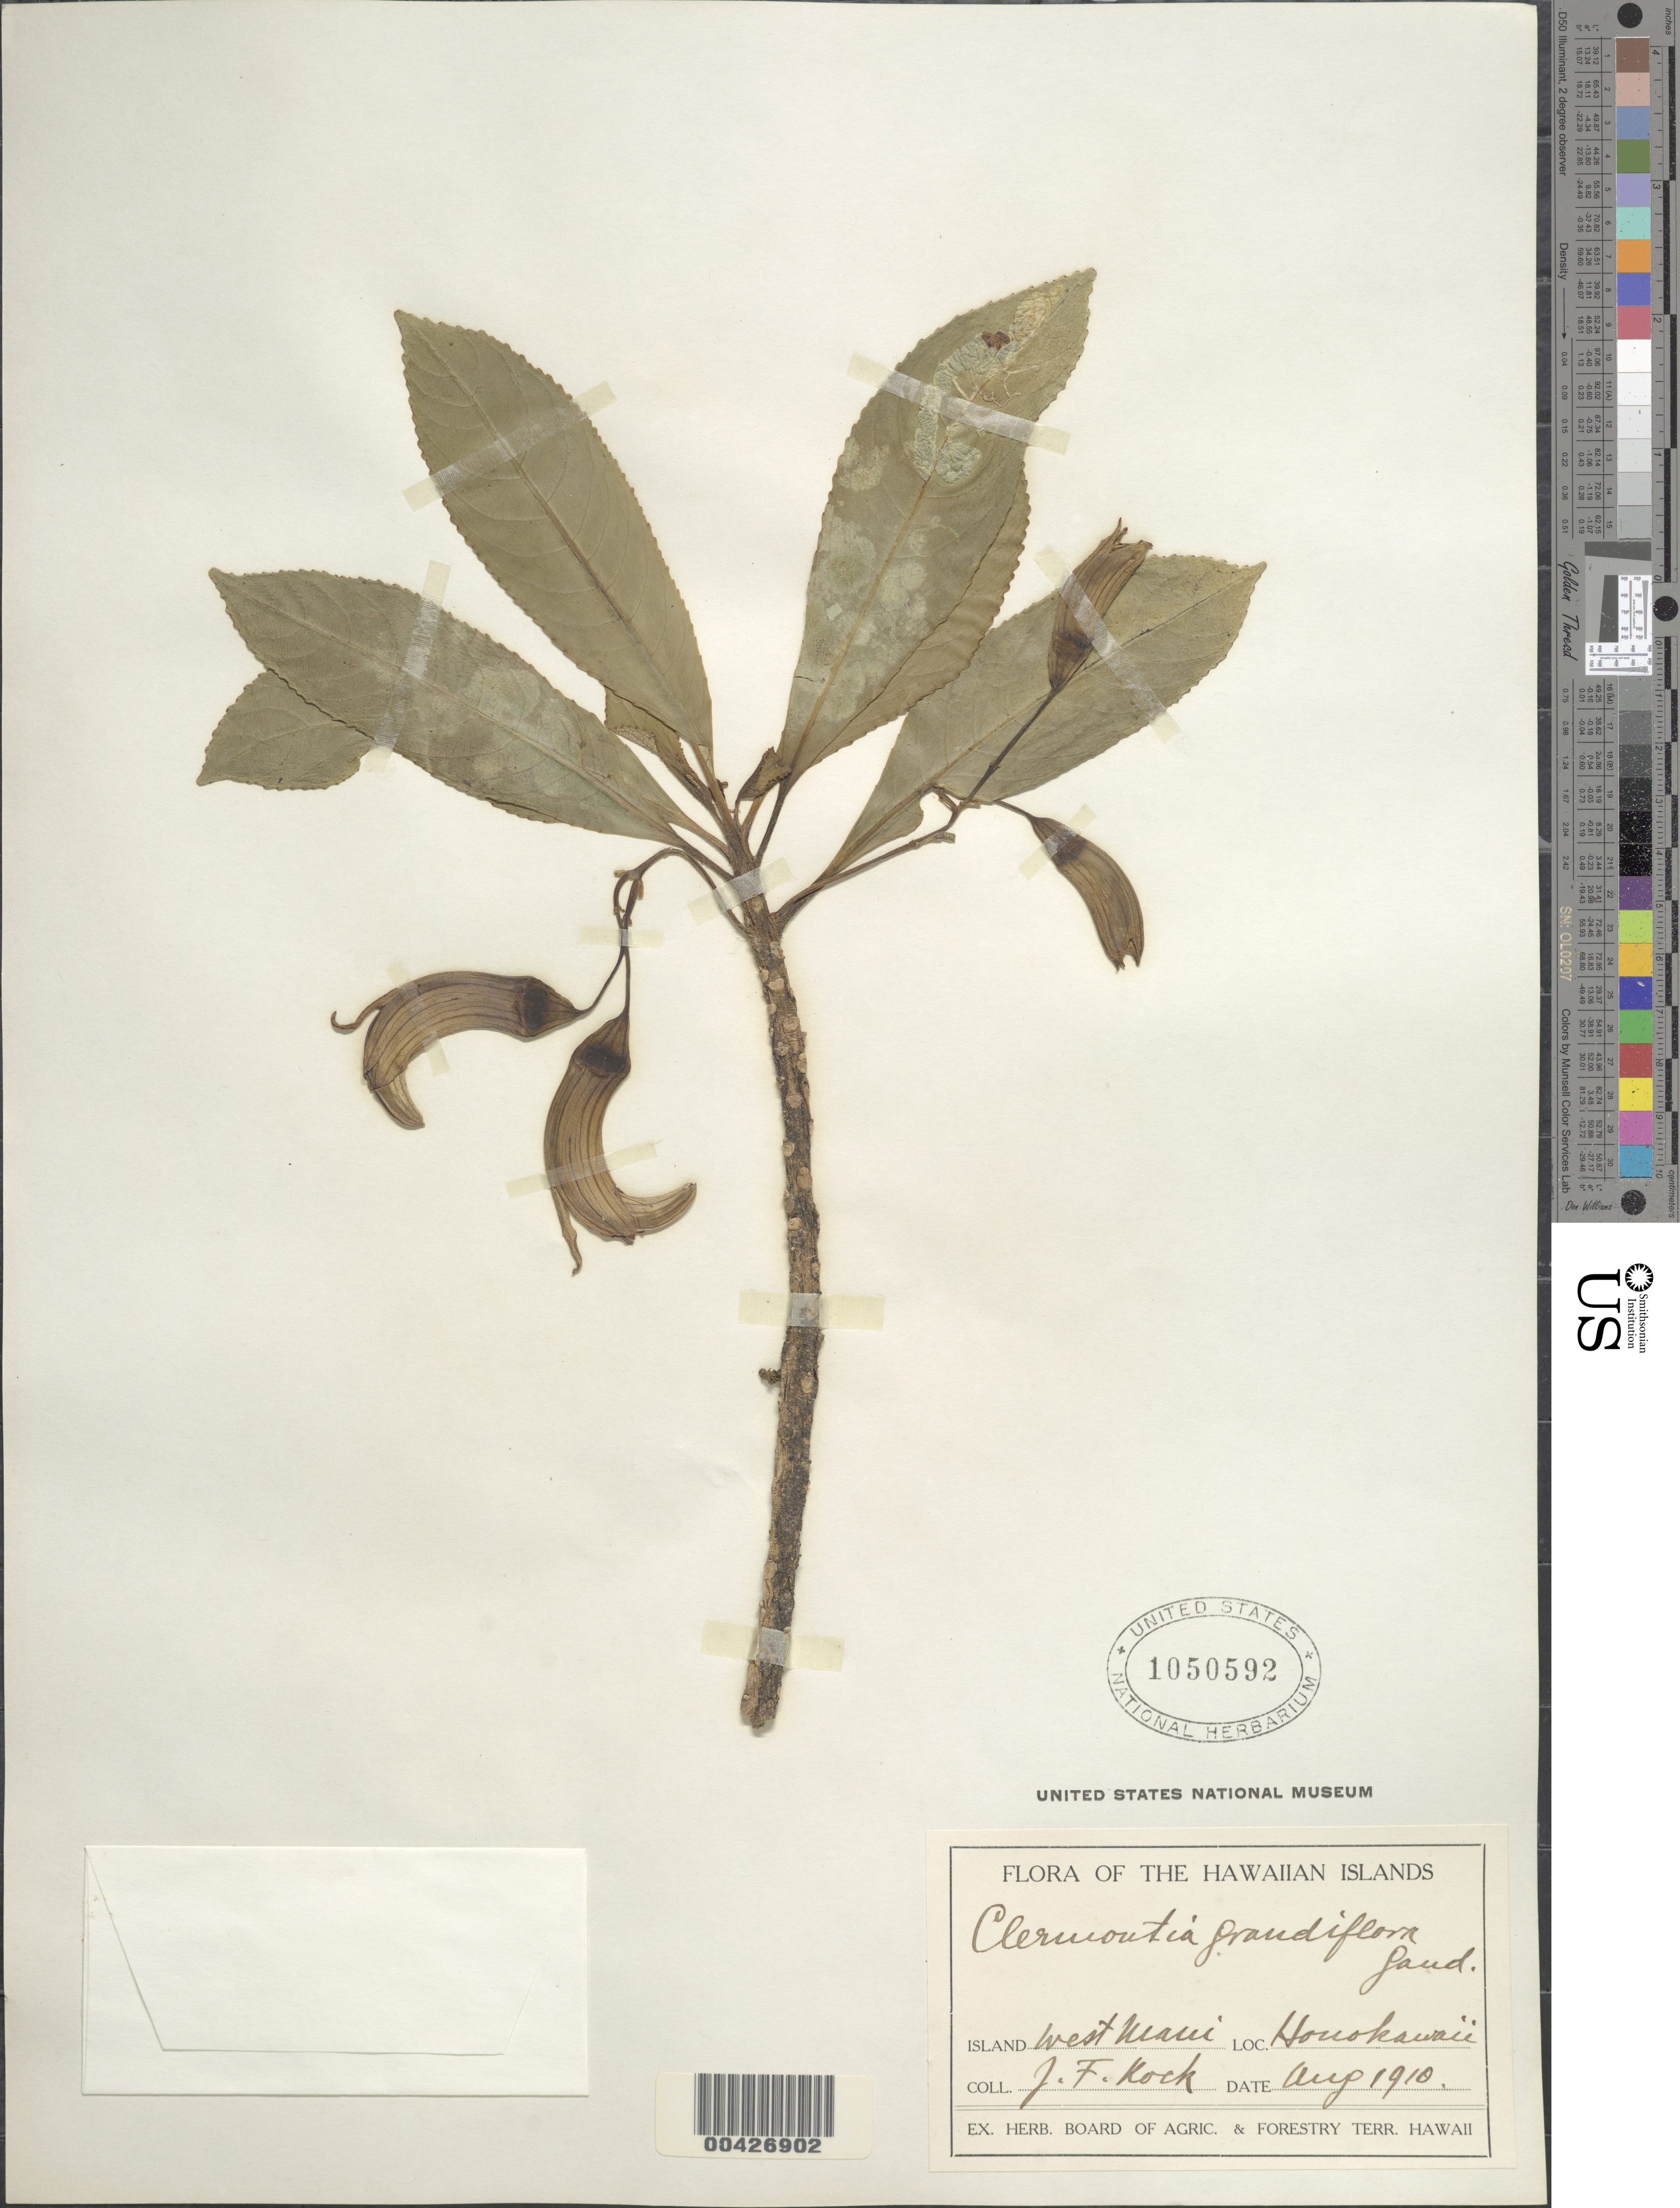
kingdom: Plantae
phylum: Tracheophyta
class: Magnoliopsida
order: Asterales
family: Campanulaceae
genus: Clermontia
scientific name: Clermontia grandiflora subsp. grandiflora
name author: Gaudich.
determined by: Lammers, T. G.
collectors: J. F. Rock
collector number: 8913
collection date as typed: Aug 1910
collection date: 1910-08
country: United States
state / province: Hawaii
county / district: Maui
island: Maui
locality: Honokawaii, West Maui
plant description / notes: Cited as collection number 8193 (US) in T.G. Lammers, Sys. Bot. Monographs, 32: 1-97. 1991.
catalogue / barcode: US 1050592